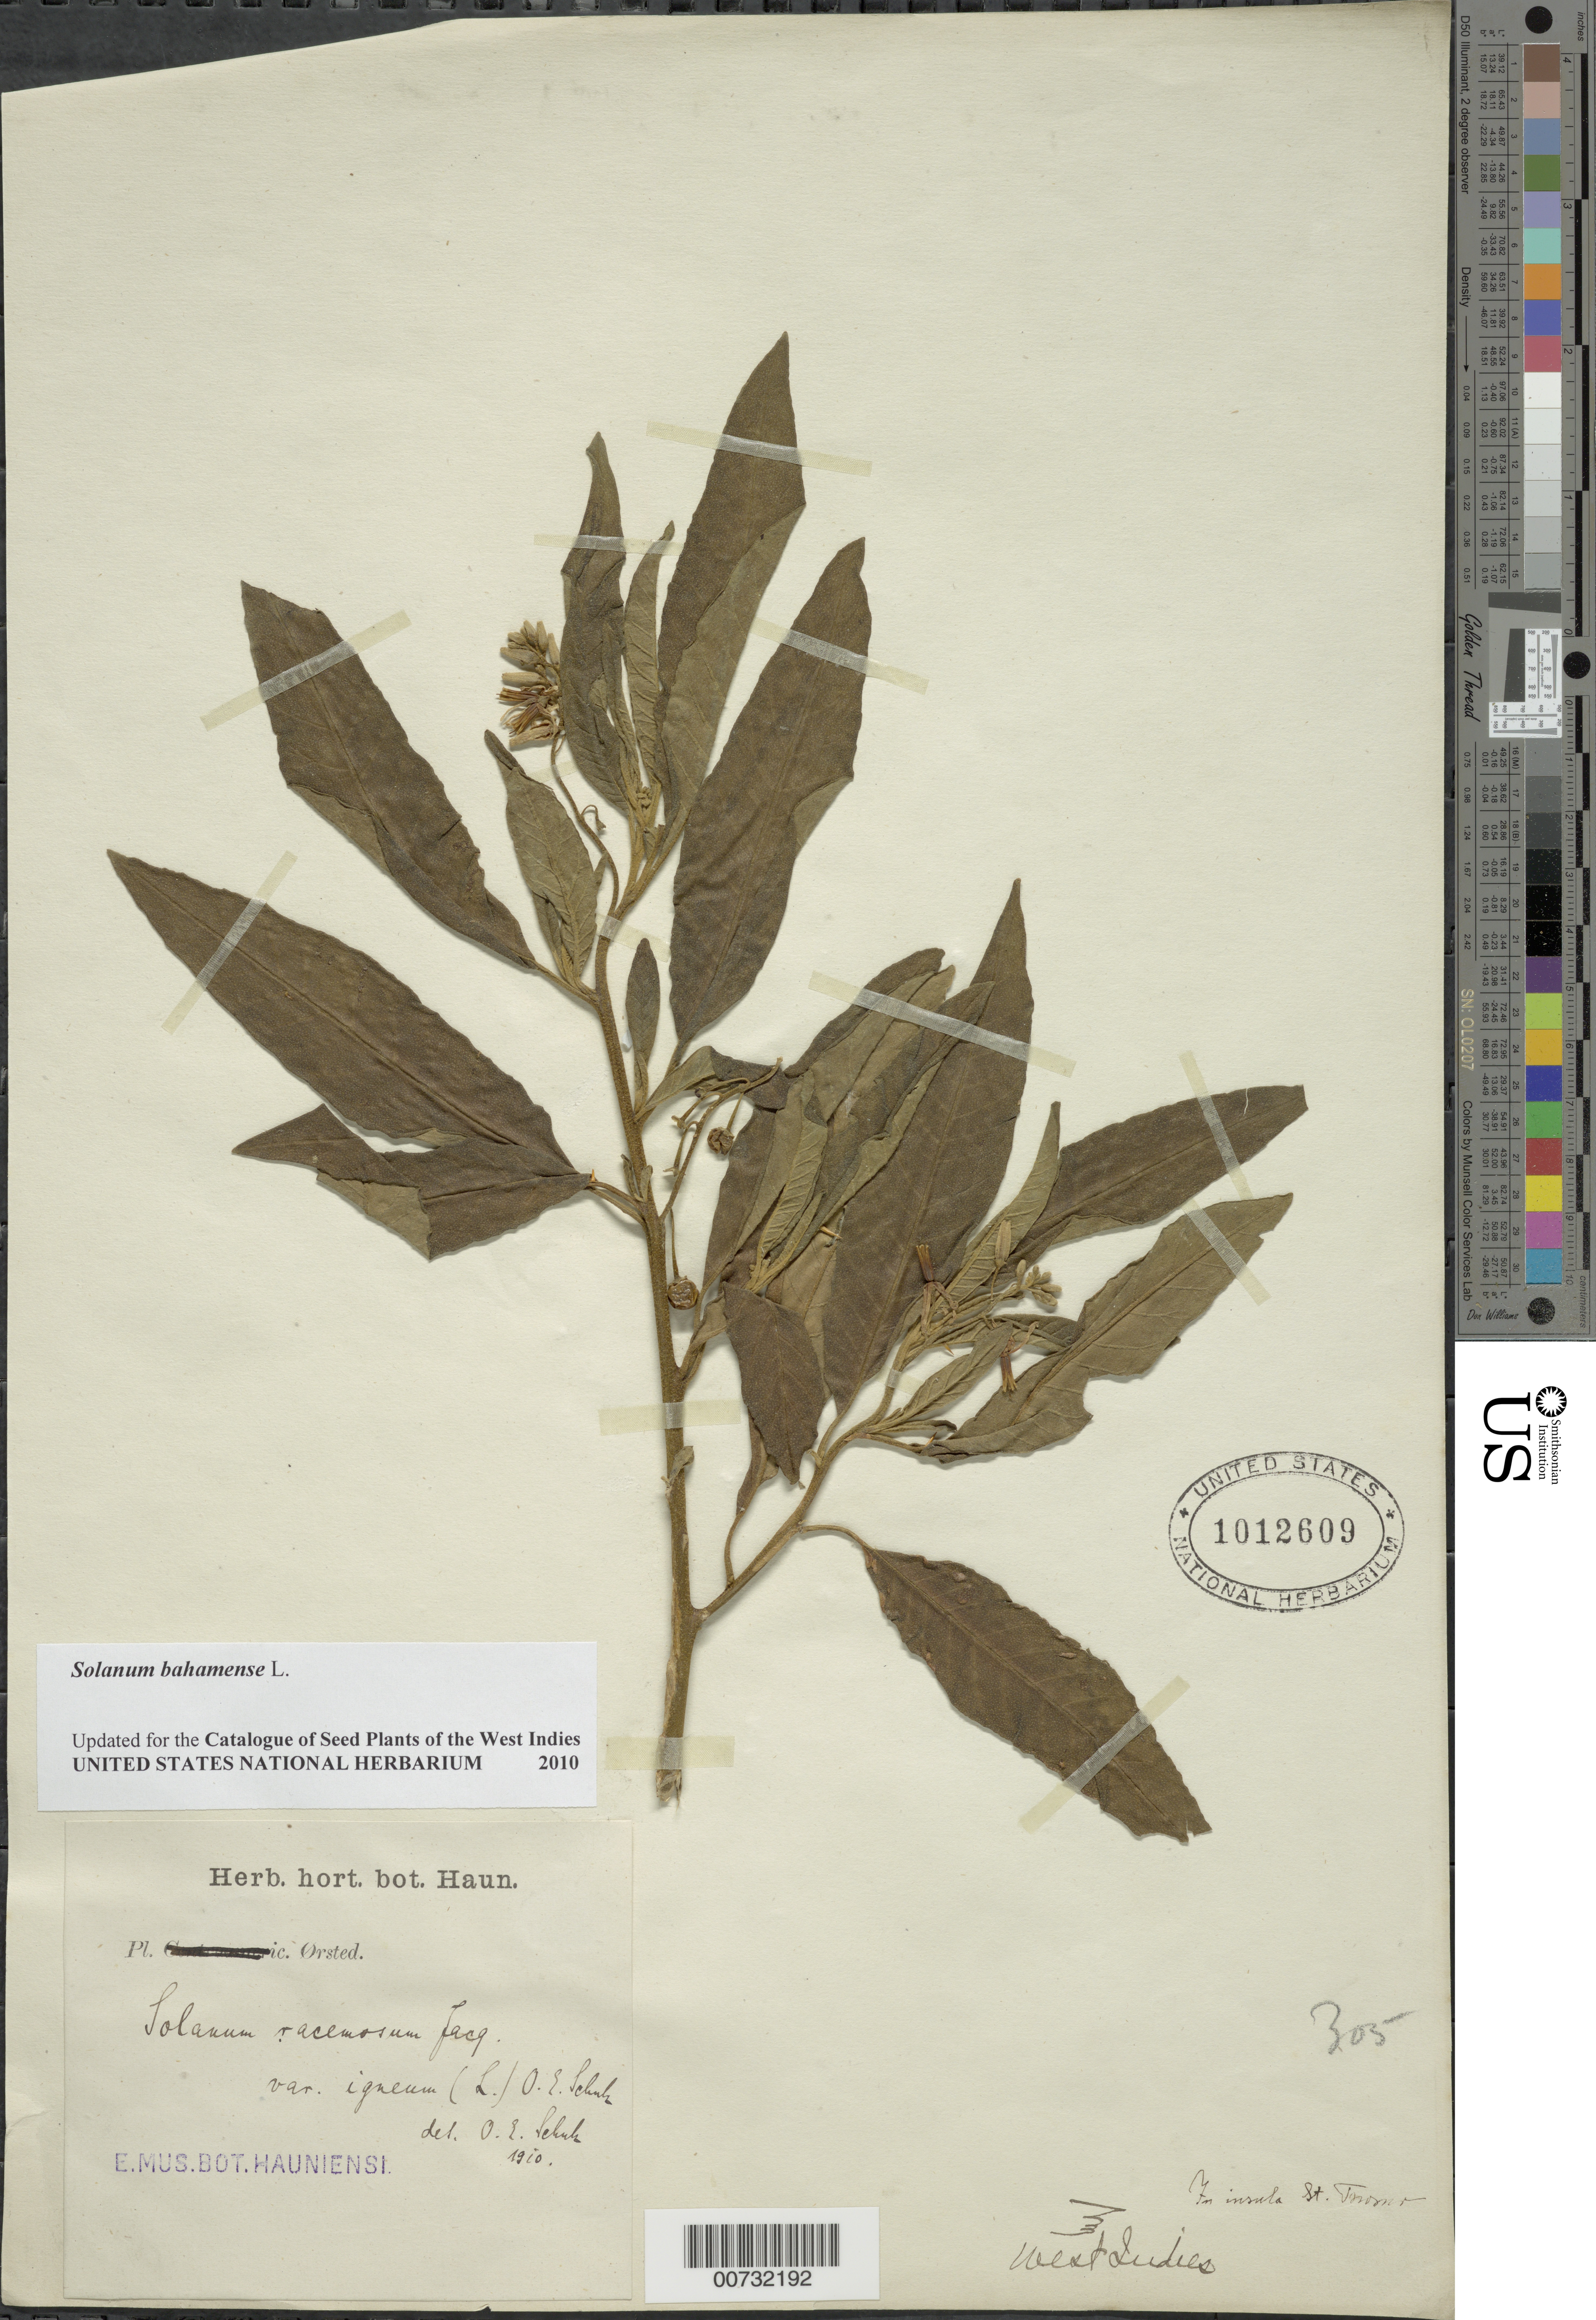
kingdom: Plantae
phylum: Tracheophyta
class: Magnoliopsida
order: Solanales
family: Solanaceae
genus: Solanum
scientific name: Solanum bahamense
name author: L.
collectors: A. S. Oersted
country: U.S. Virgin Islands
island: St. Thomas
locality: St. Thomas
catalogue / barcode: US 1012609